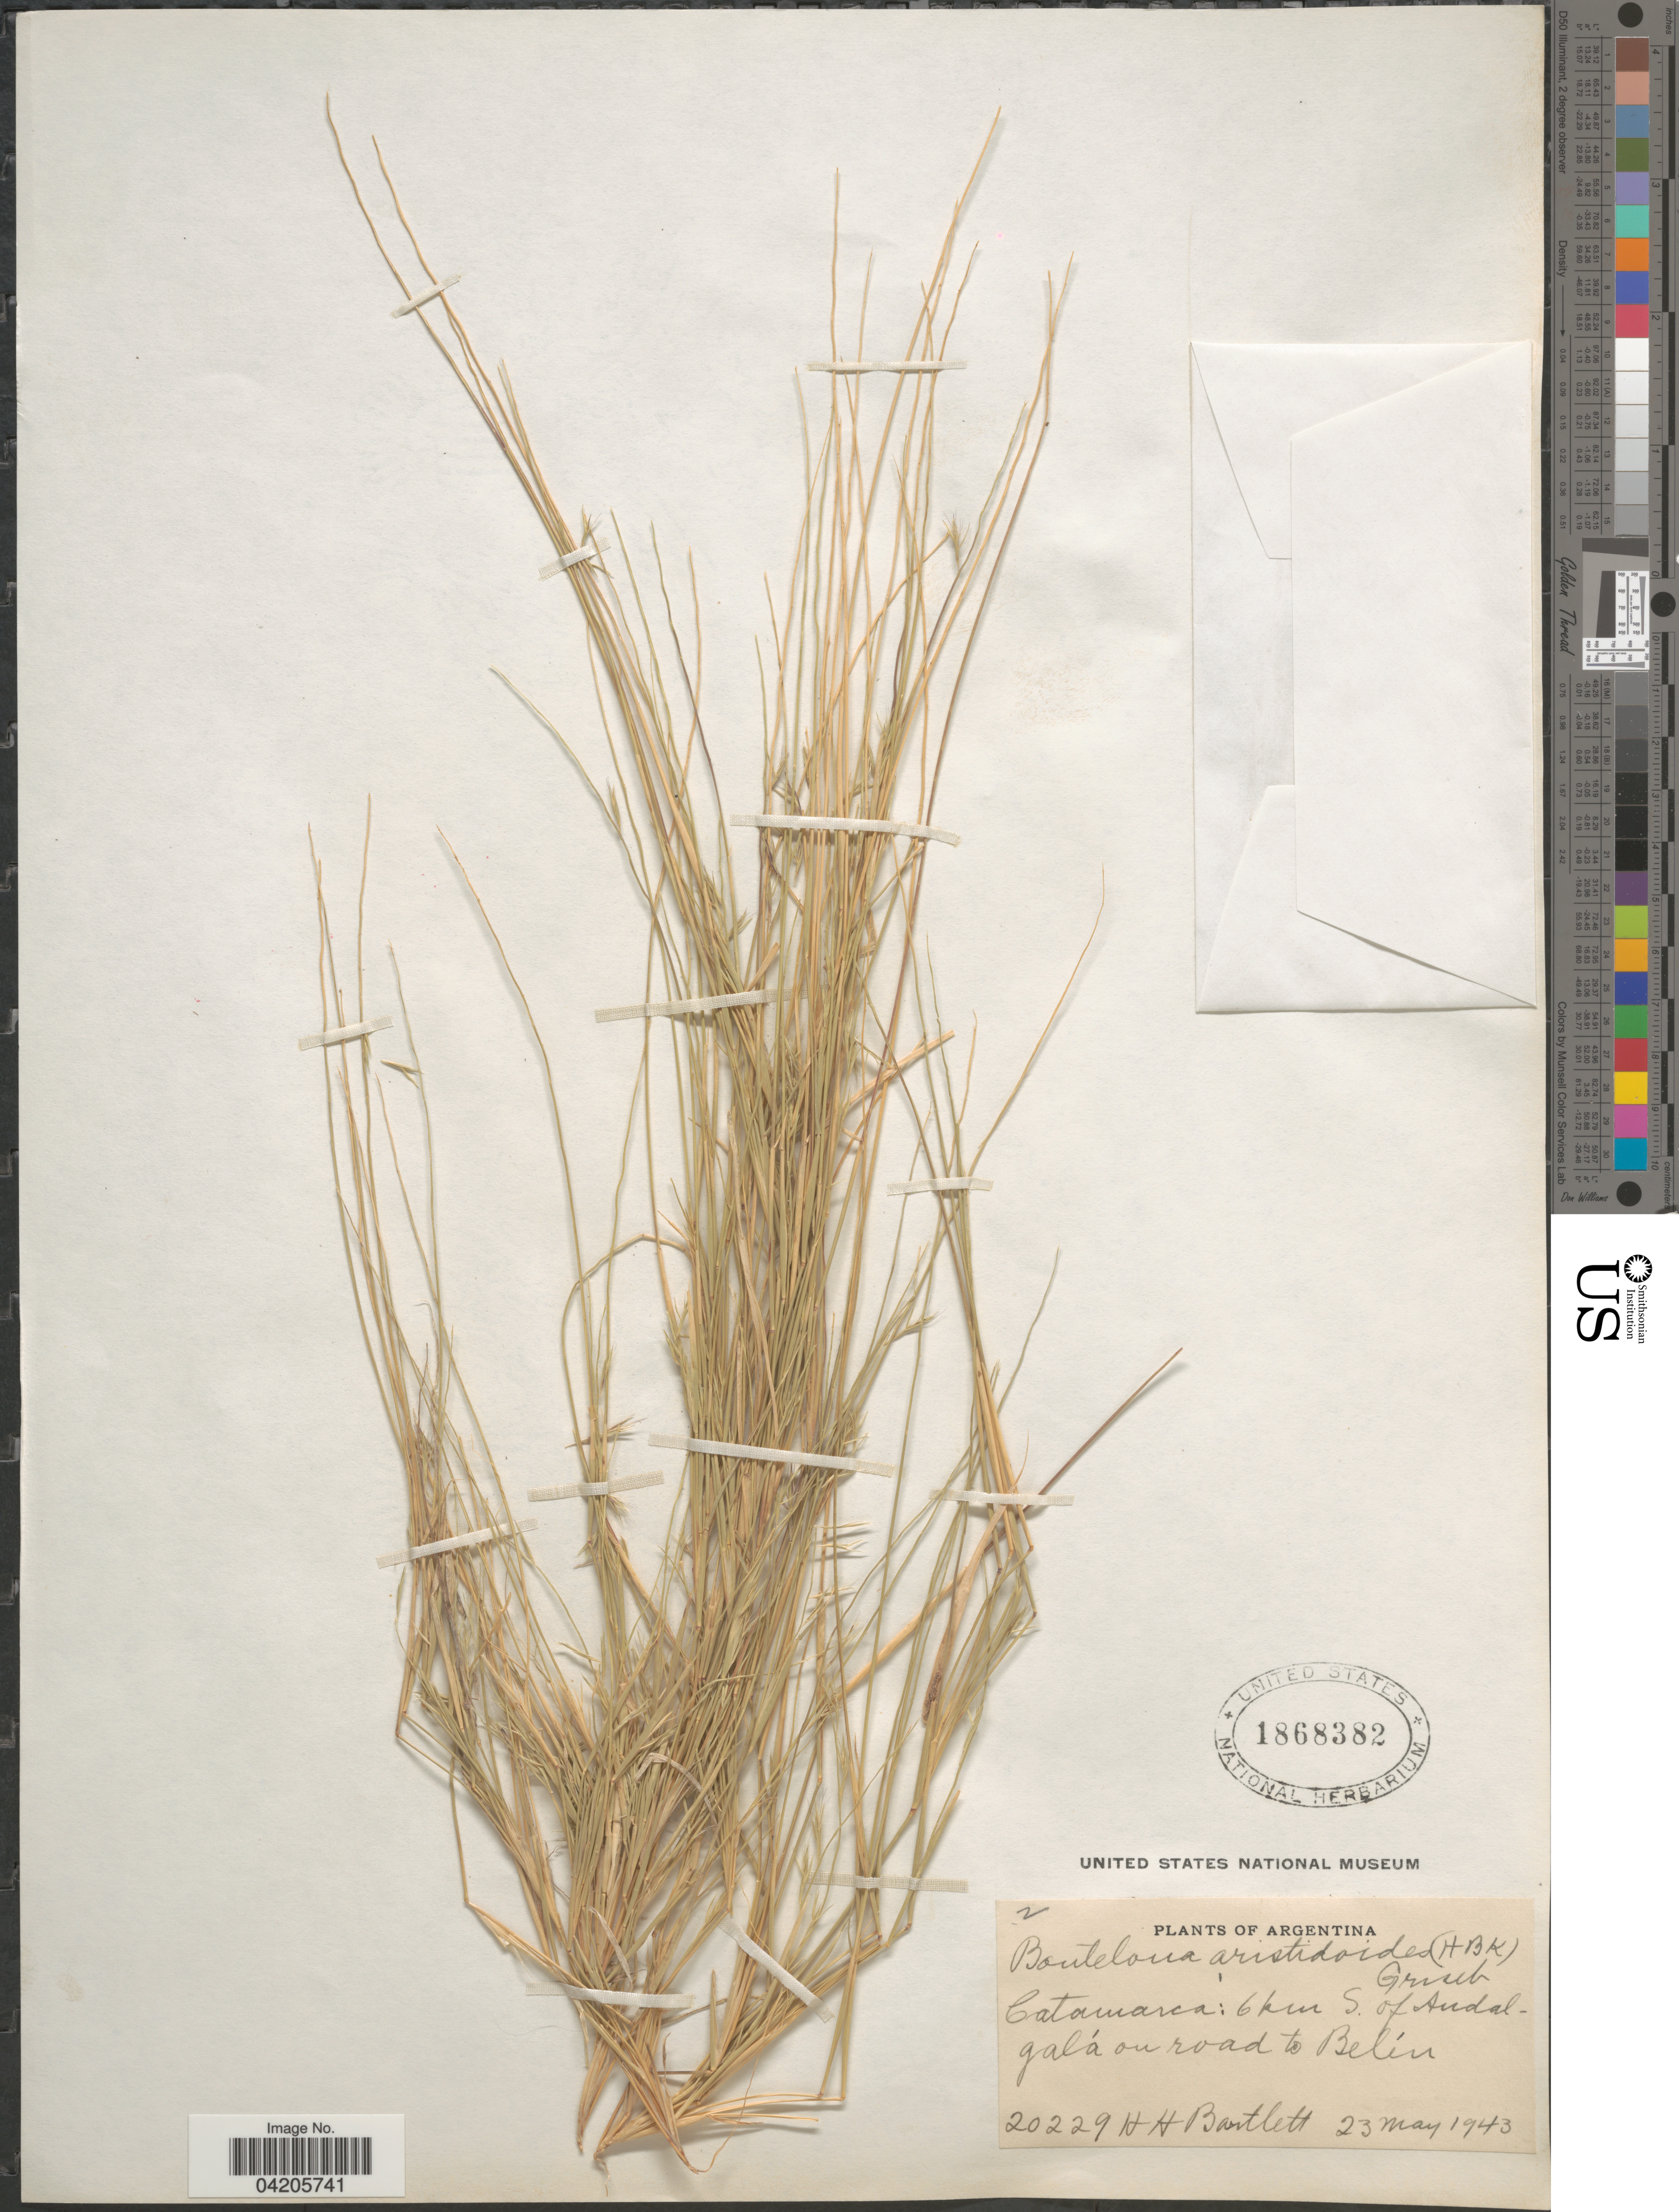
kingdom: Plantae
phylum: Tracheophyta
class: Liliopsida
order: Poales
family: Poaceae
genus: Bouteloua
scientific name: Bouteloua aristidoides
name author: (Kunth) Griseb.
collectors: H. H. Bartlett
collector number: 20229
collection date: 1943-05-23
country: Argentina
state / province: Catamarca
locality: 6km S. of Andalgalá on road to Belén.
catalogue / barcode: US 1868382